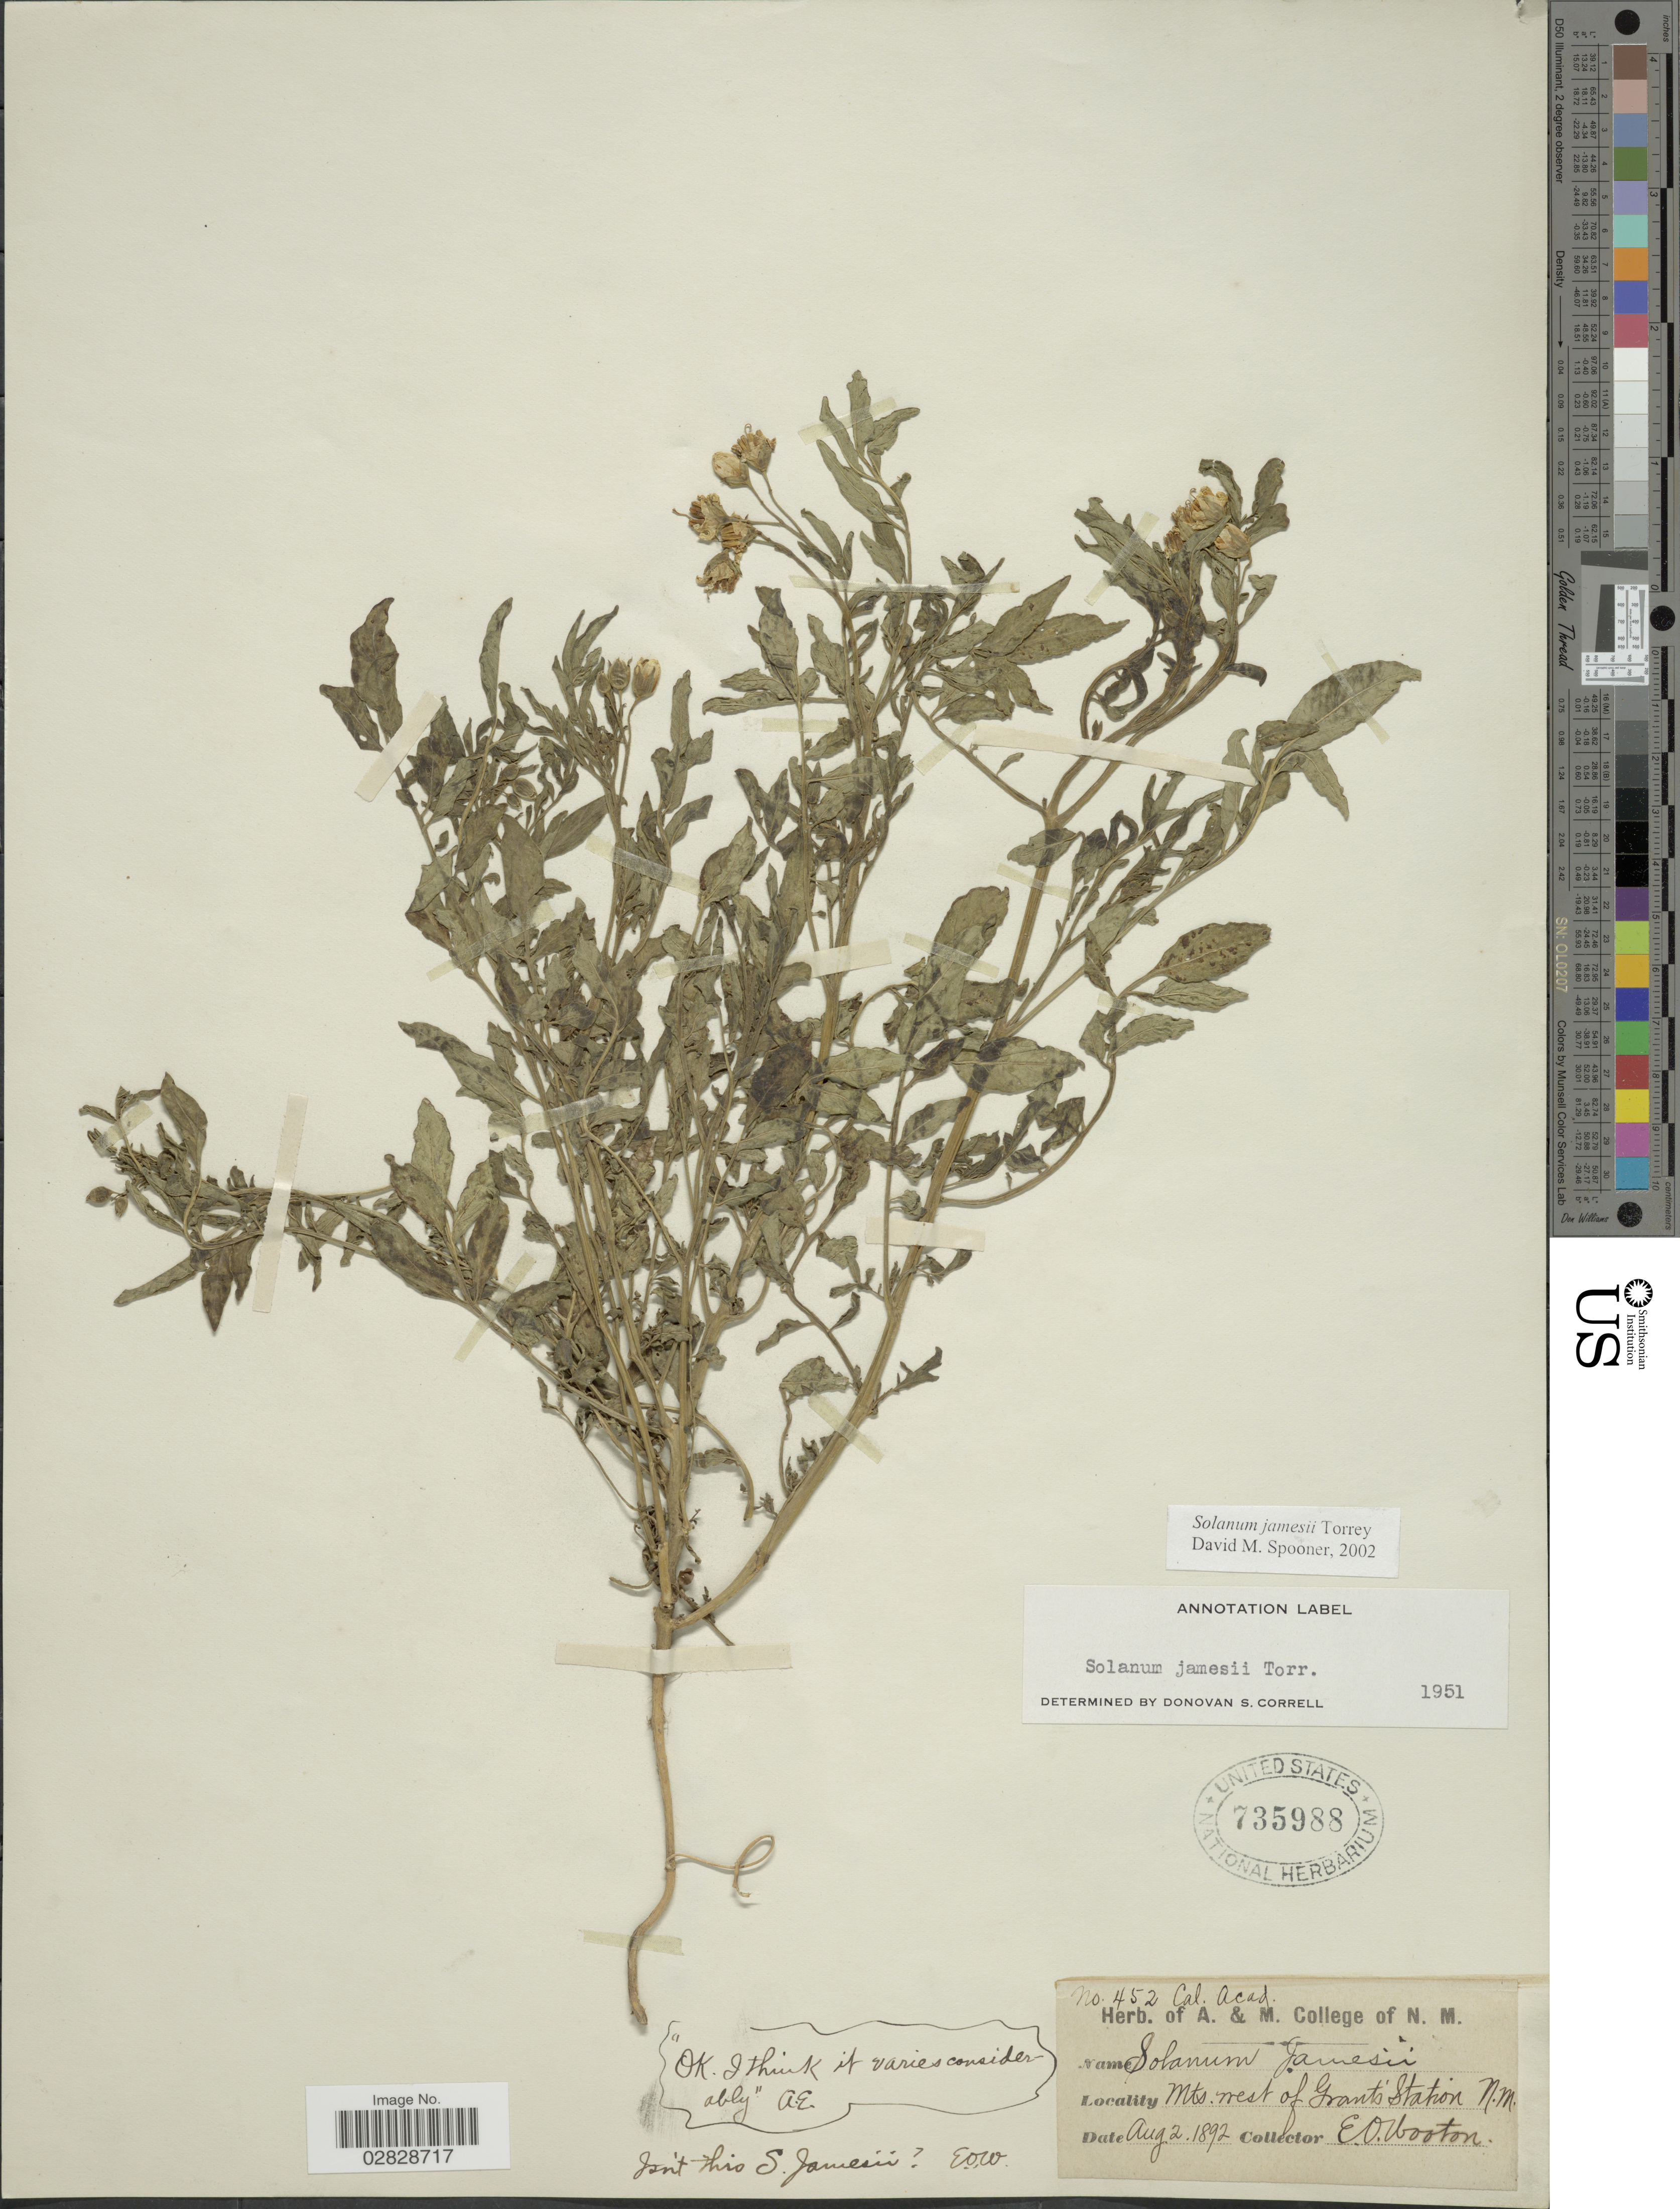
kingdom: Plantae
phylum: Tracheophyta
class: Magnoliopsida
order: Solanales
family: Solanaceae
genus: Solanum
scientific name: Solanum jamesii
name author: Torr.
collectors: E. O. Wooton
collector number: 452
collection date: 1892-08-02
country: United States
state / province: New Mexico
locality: Mts. west of Grant's Station.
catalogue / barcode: US 735988